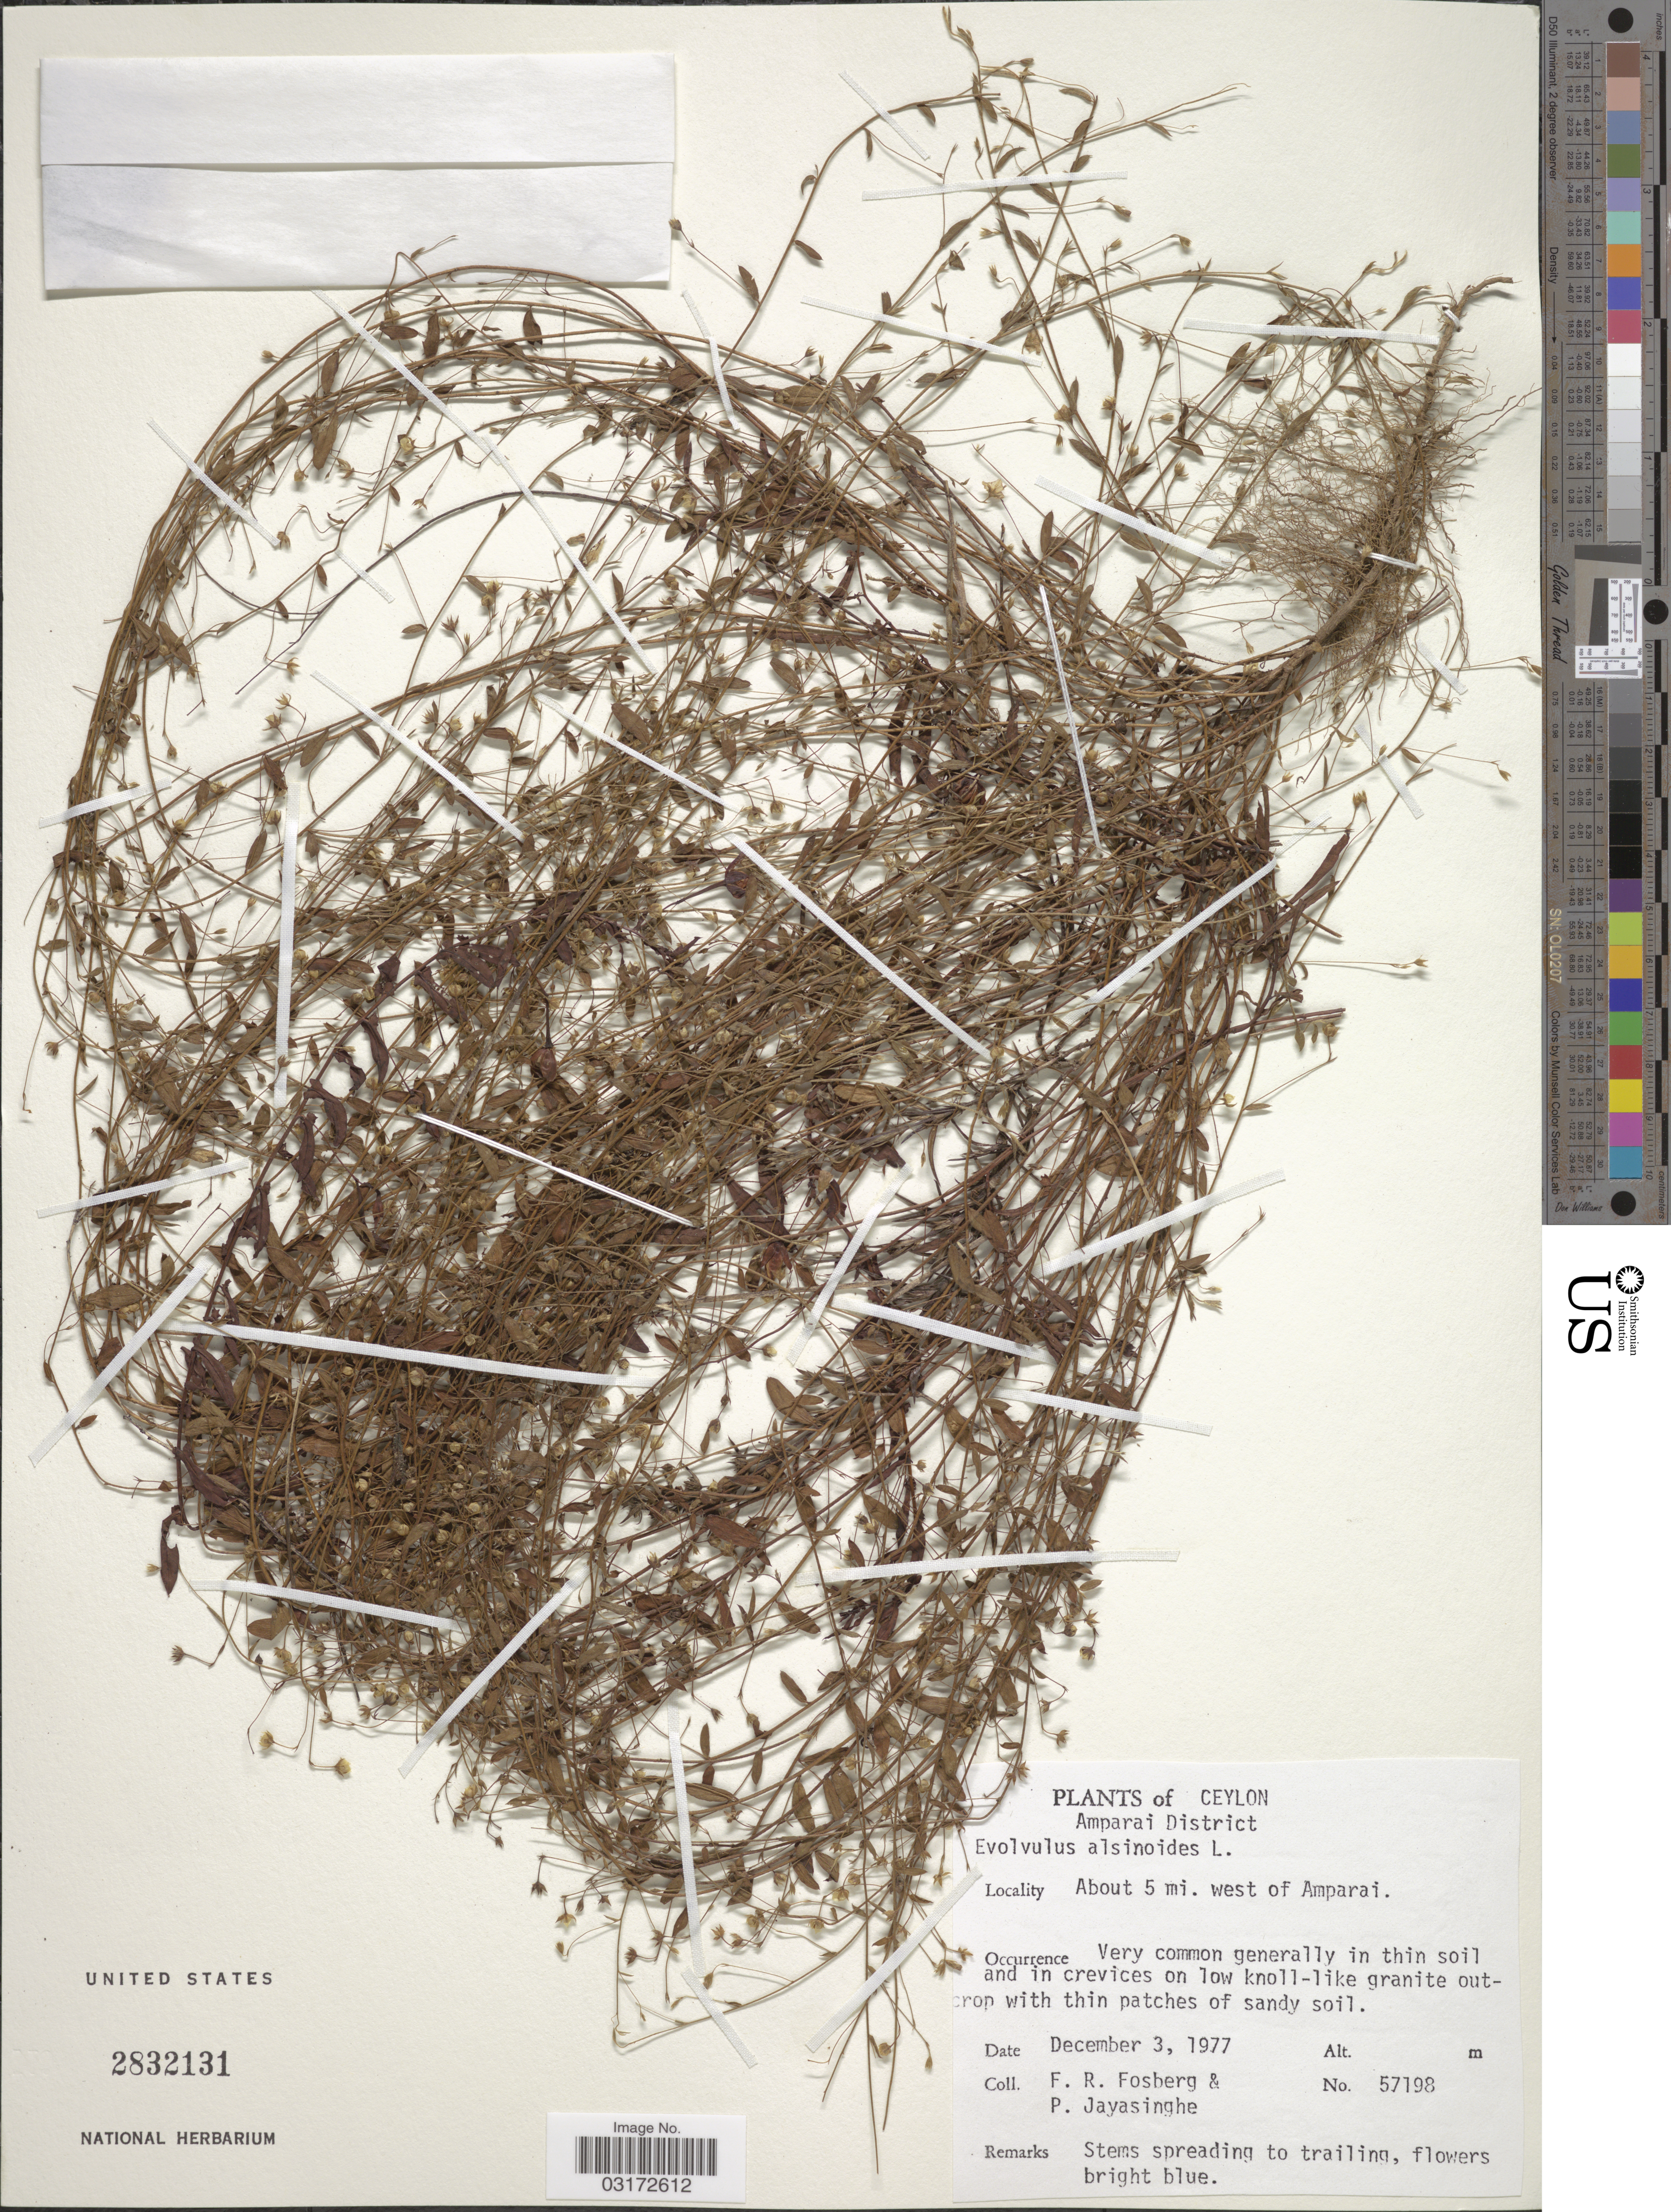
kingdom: Plantae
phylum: Tracheophyta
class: Magnoliopsida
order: Solanales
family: Convolvulaceae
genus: Evolvulus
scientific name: Evolvulus alsinoides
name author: (L.) L.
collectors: F. R. Fosberg & P. Jayasinghe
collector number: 57198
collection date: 1977-12-03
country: Sri Lanka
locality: Ceylon. Amparai District. About 5 mi. west of Amparai.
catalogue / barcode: US 2832131